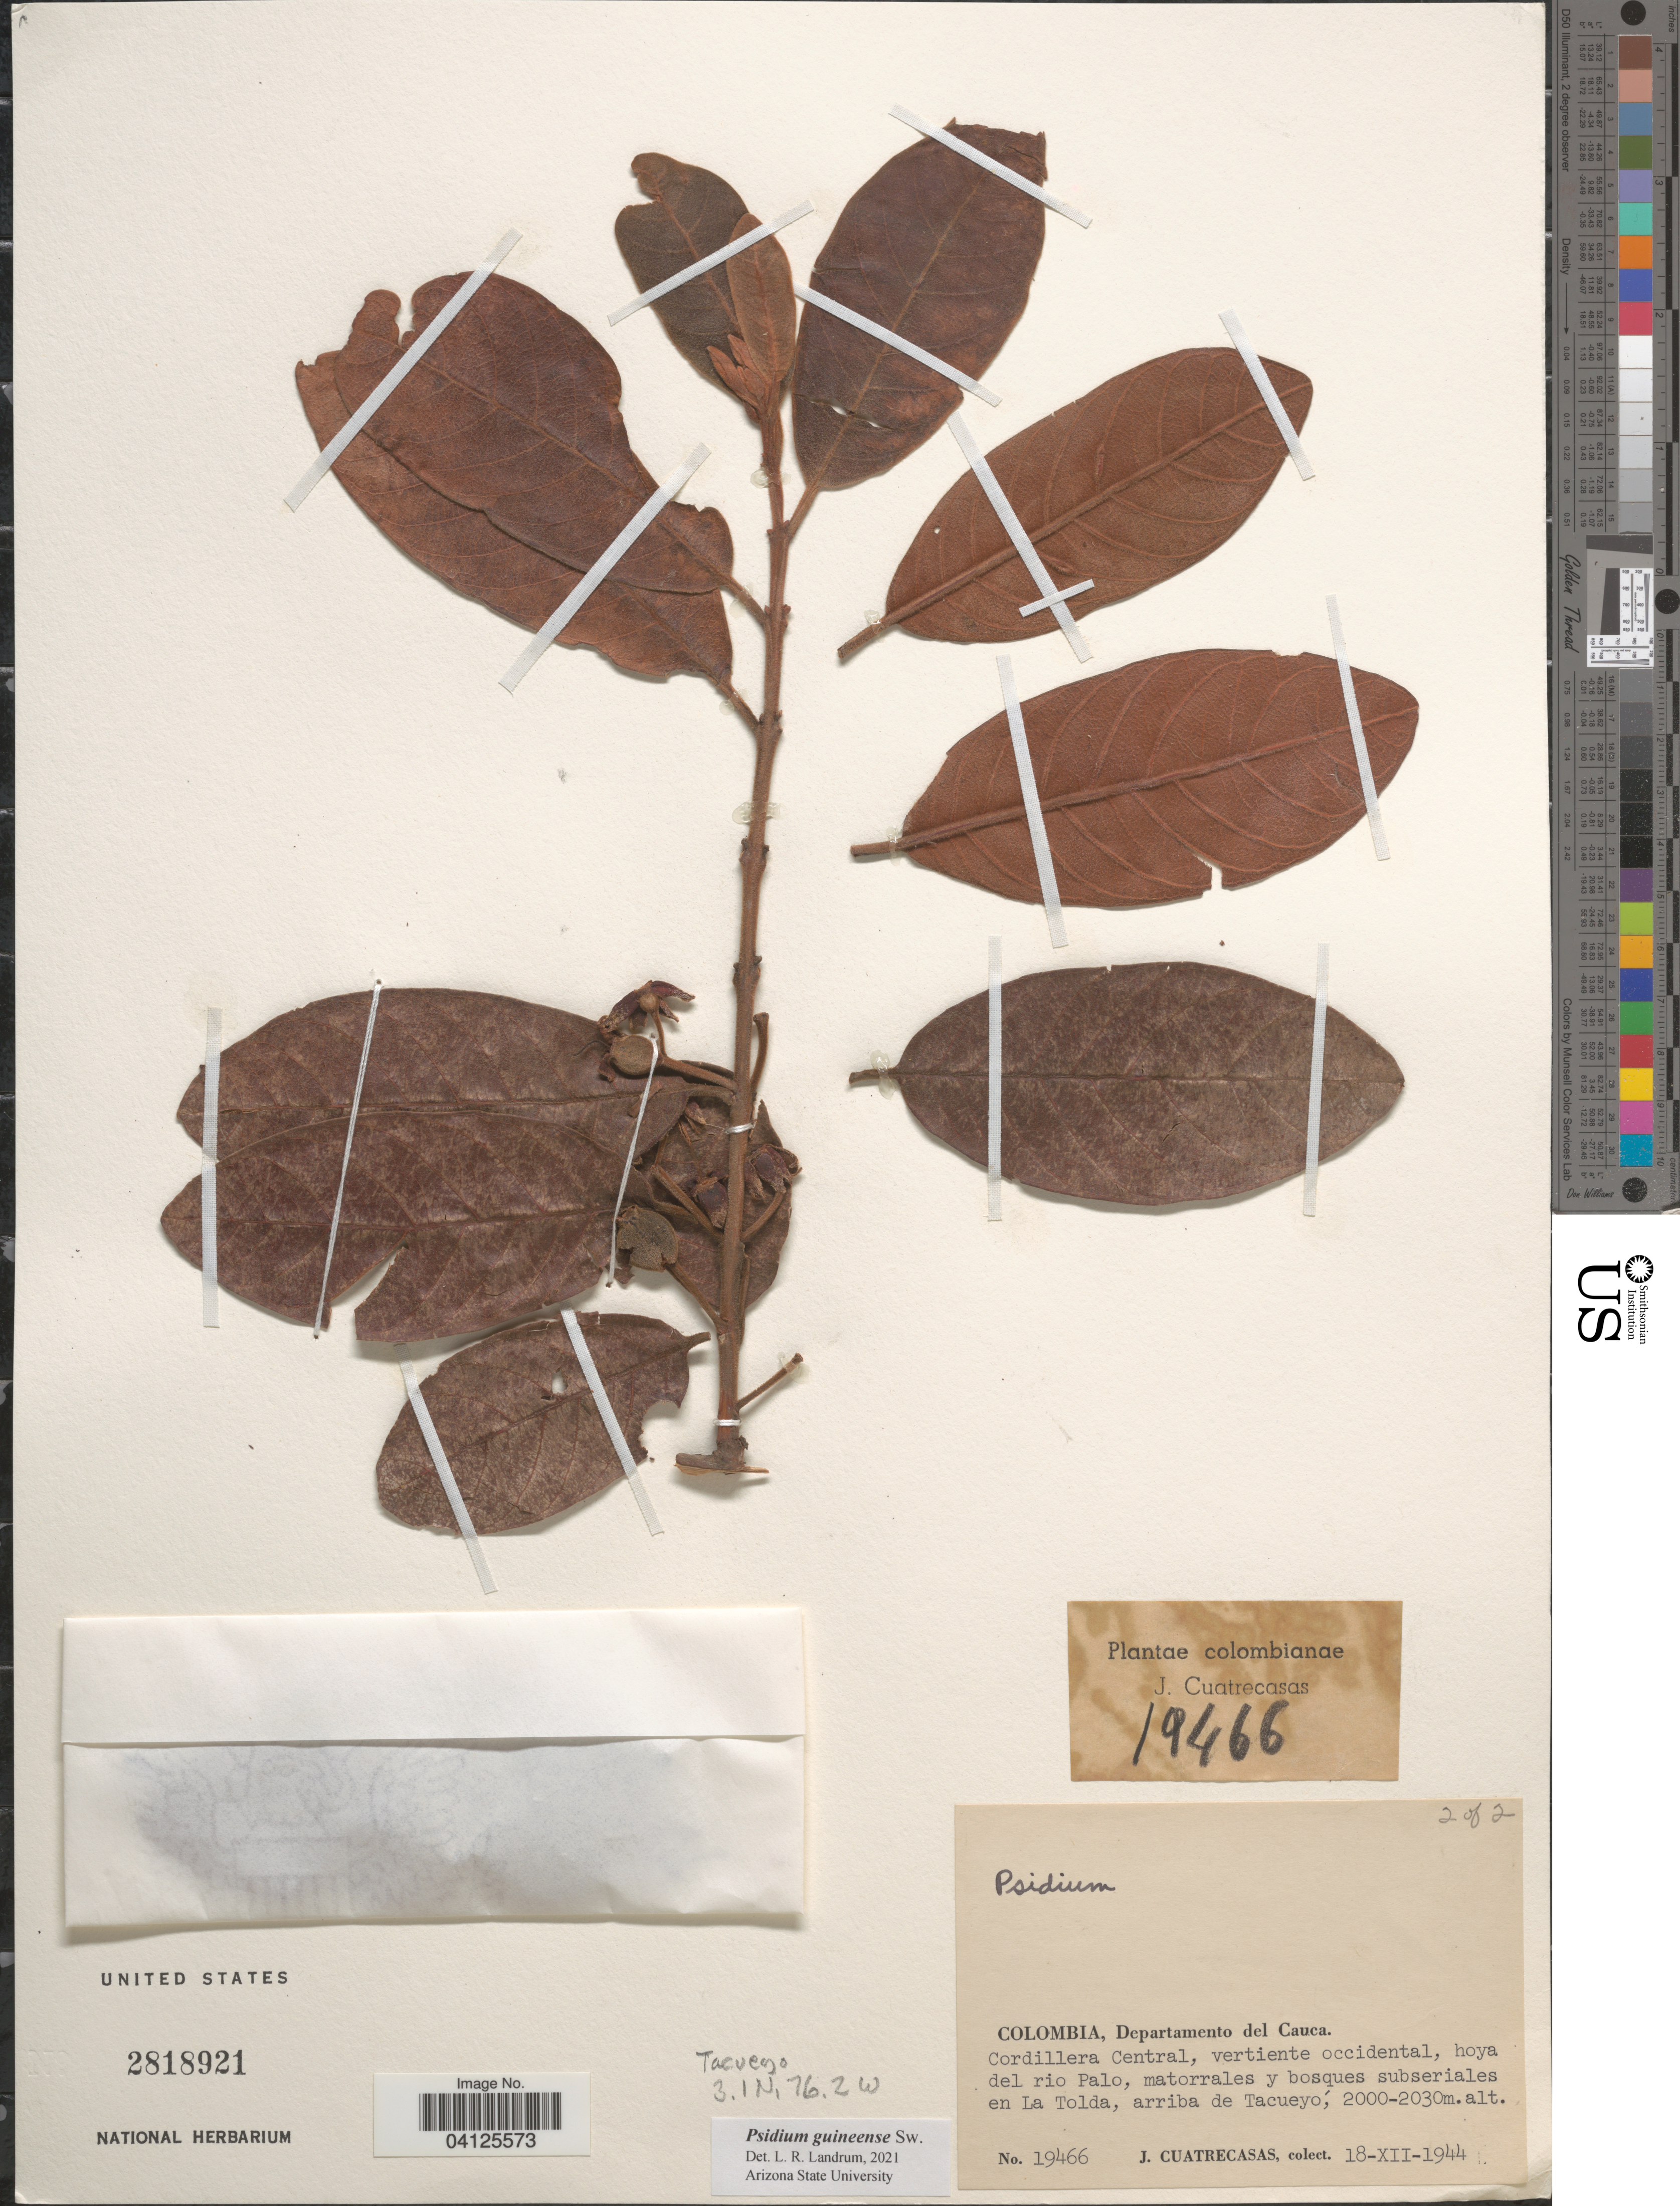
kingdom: Plantae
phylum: Tracheophyta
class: Magnoliopsida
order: Myrtales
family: Myrtaceae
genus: Psidium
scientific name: Psidium guineense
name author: Sw.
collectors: J. Cuatrecasas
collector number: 19466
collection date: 1944-12-18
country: Colombia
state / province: Cauca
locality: Departamento del Cauca. Cordillera Central, vertiente occidental, hoya del rio Palo: matorrales y bosques subseriales en La Tolda, arriba de Tacueyó.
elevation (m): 2000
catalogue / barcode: US 2818921